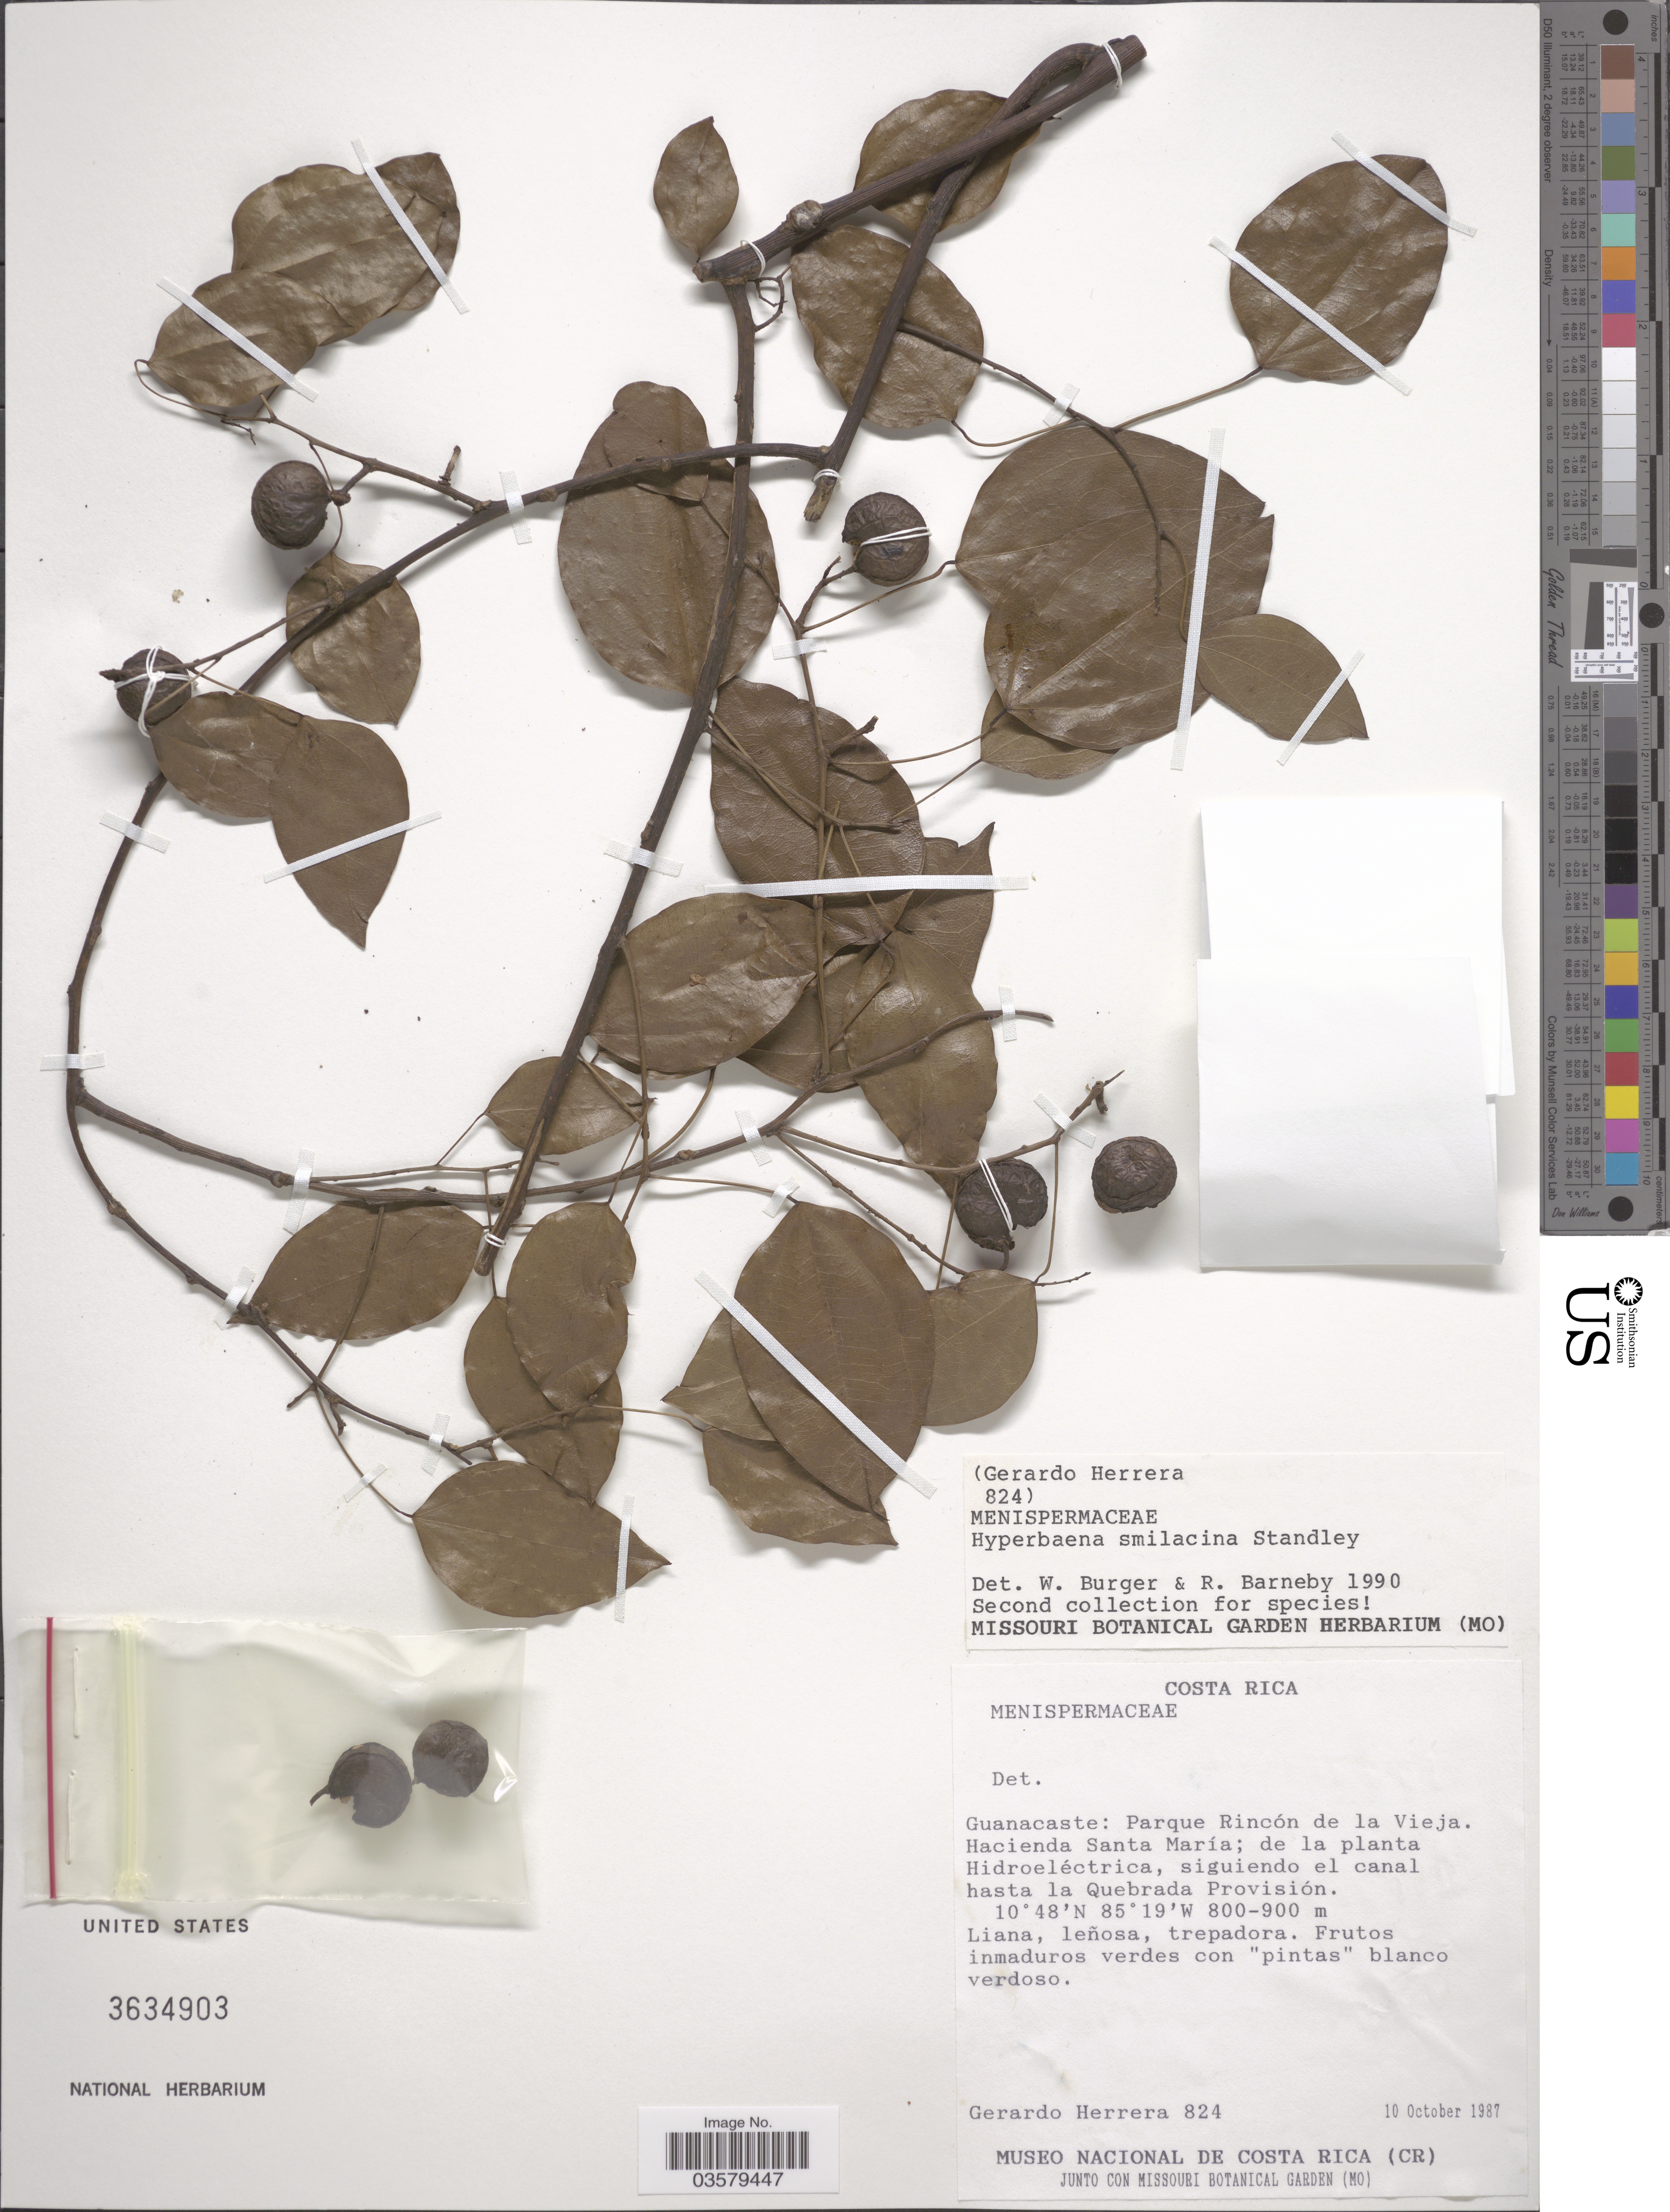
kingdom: Plantae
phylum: Tracheophyta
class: Magnoliopsida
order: Ranunculales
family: Menispermaceae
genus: Hyperbaena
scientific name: Hyperbaena smilacina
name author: Standl.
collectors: G. Herrera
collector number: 824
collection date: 1987-10-10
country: Costa Rica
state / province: Guanacaste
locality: Parque Rincón de la Vieja. Hacienda Santa María; de la planta Hidroeléctrica, Siguiendo el canal hasta la Quebrada Provisión.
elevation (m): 800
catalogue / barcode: US 3634903